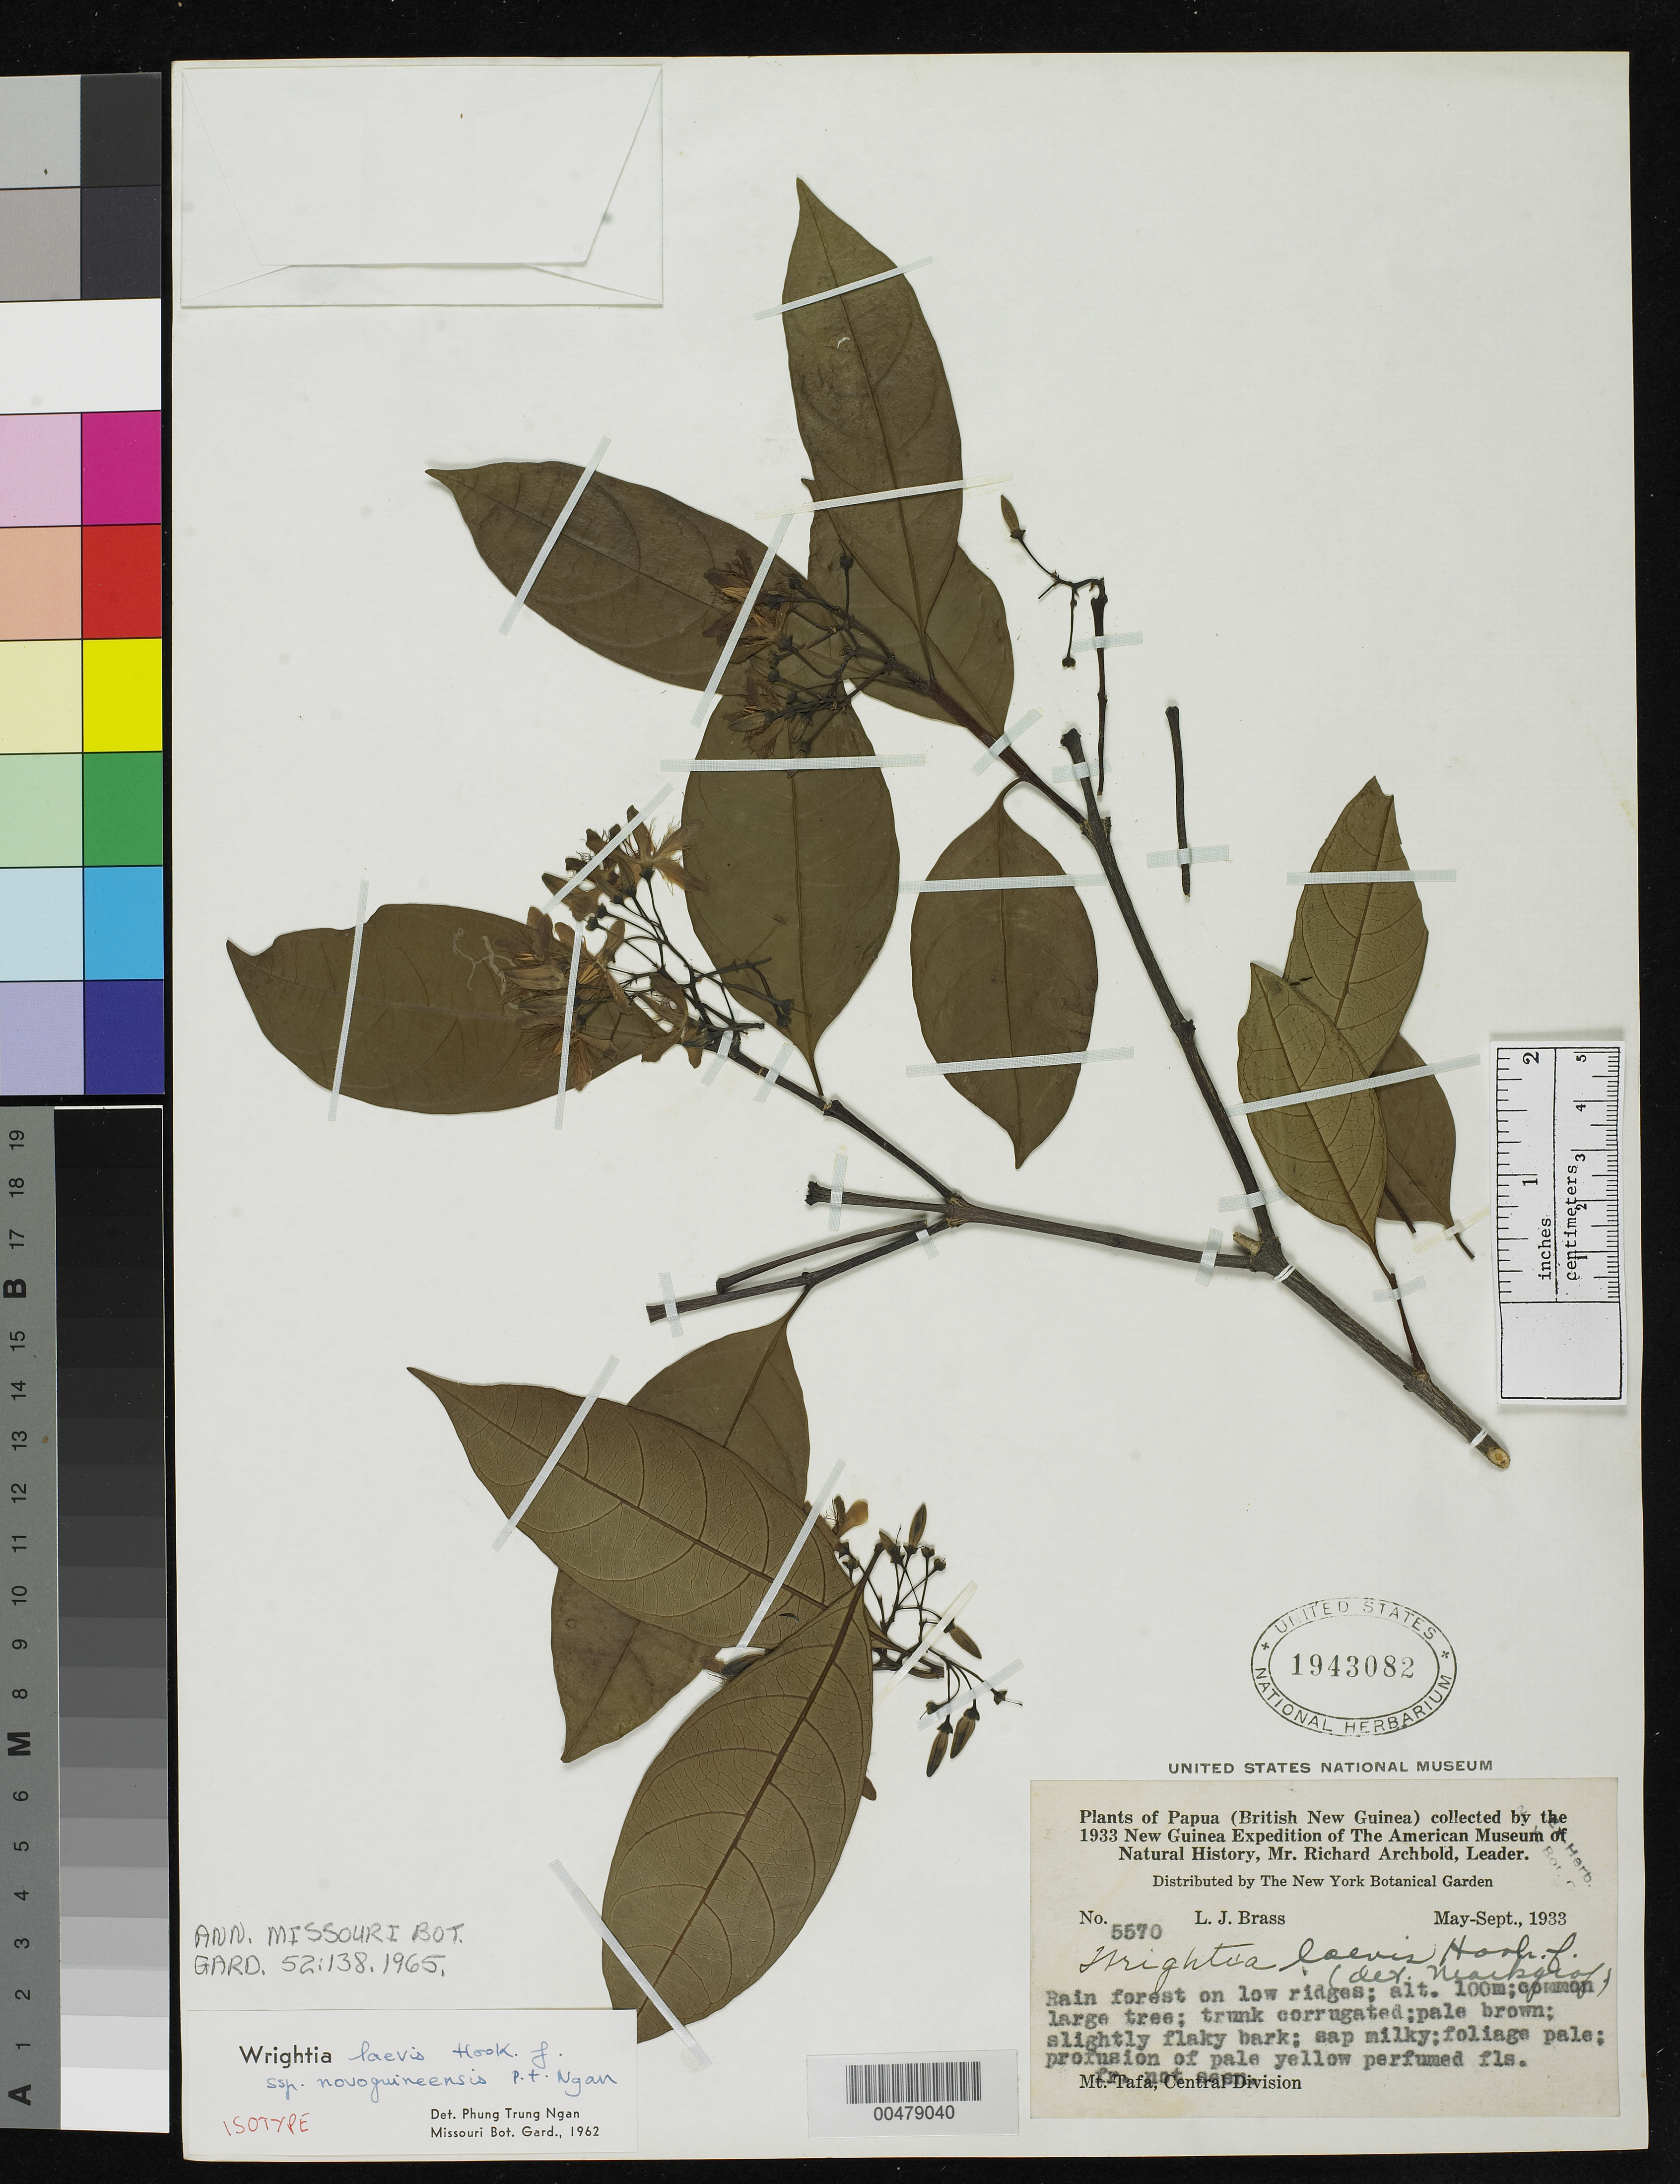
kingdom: Plantae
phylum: Tracheophyta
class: Magnoliopsida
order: Gentianales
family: Apocynaceae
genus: Wrightia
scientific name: Wrightia laevis subsp. novoguineensis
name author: Ngan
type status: Isotype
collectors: L. J. Brass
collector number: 5570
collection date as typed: May 1933 to -- Sep 1933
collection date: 1933-05/1933-09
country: Papua New Guinea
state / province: Central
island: New Guinea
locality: Mt. Tafa.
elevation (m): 100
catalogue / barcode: US 1943082